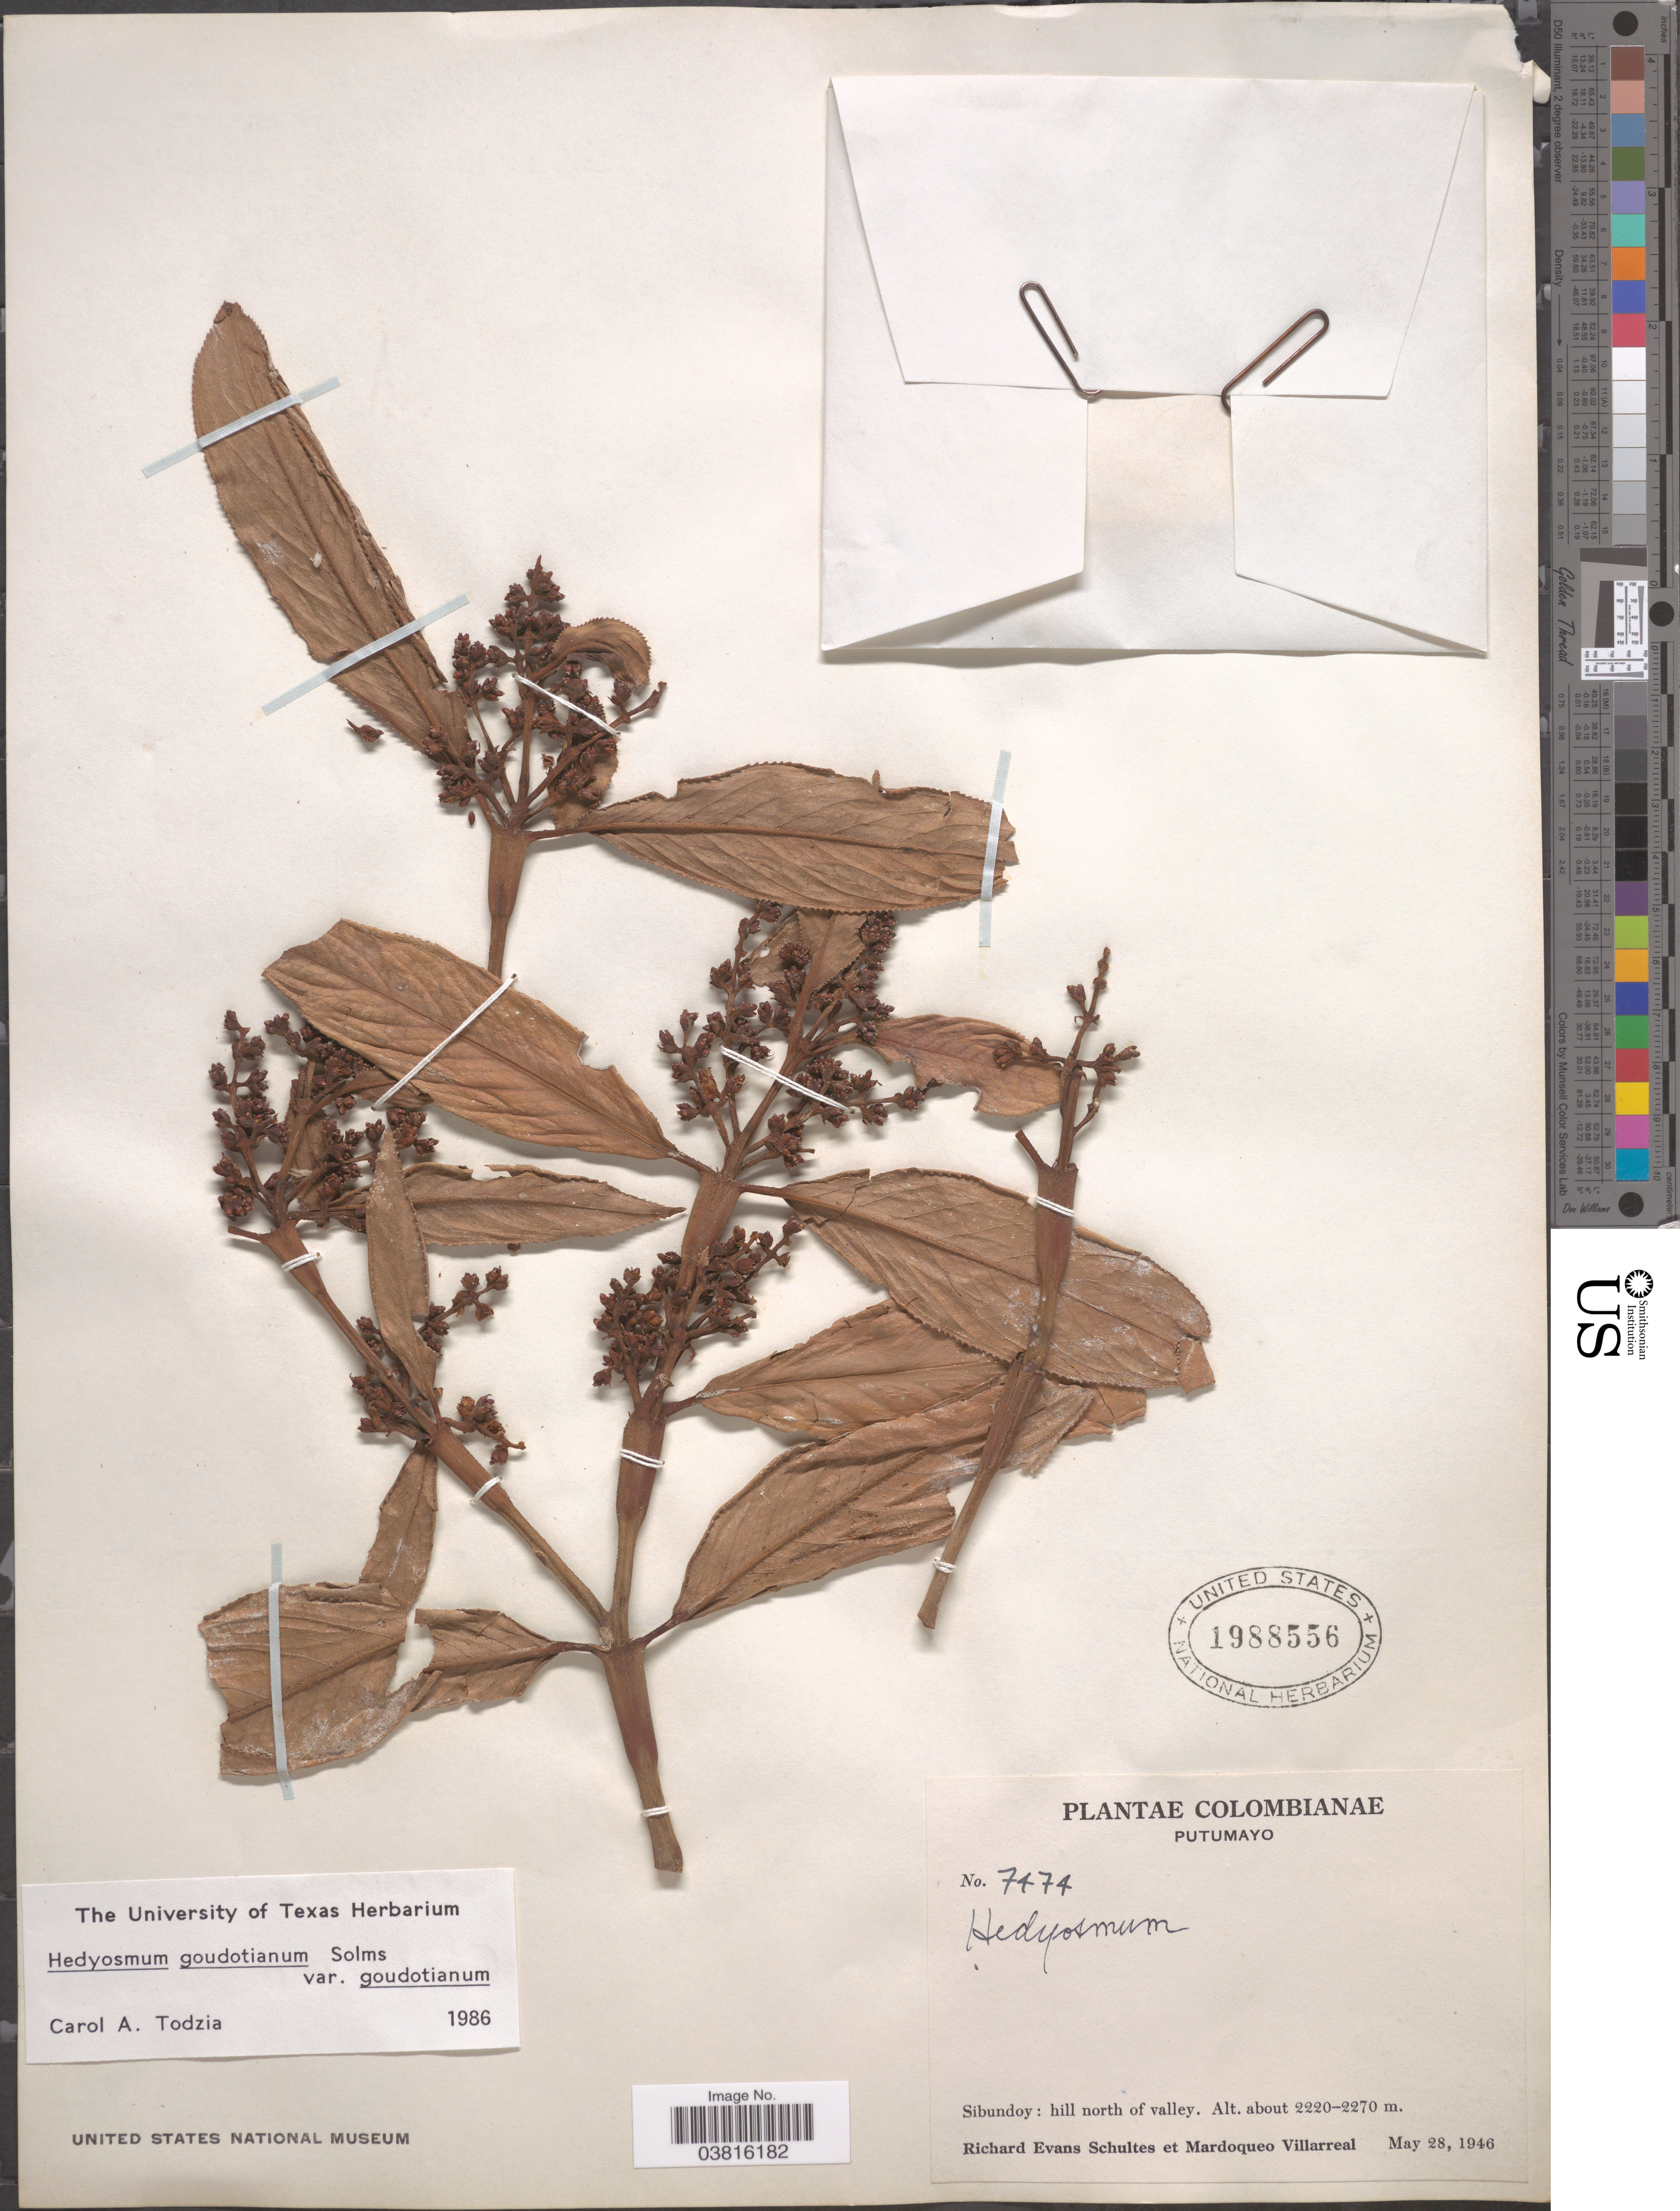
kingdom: Plantae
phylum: Tracheophyta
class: Magnoliopsida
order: Chloranthales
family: Chloranthaceae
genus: Hedyosmum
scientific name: Hedyosmum goudotianum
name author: Solms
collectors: R. E. Schultes & M. Villarreal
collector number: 7474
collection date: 1946-05-28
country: Colombia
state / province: Putumayo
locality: Sibundoy: hill north of valley.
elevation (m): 2220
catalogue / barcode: US 1988556